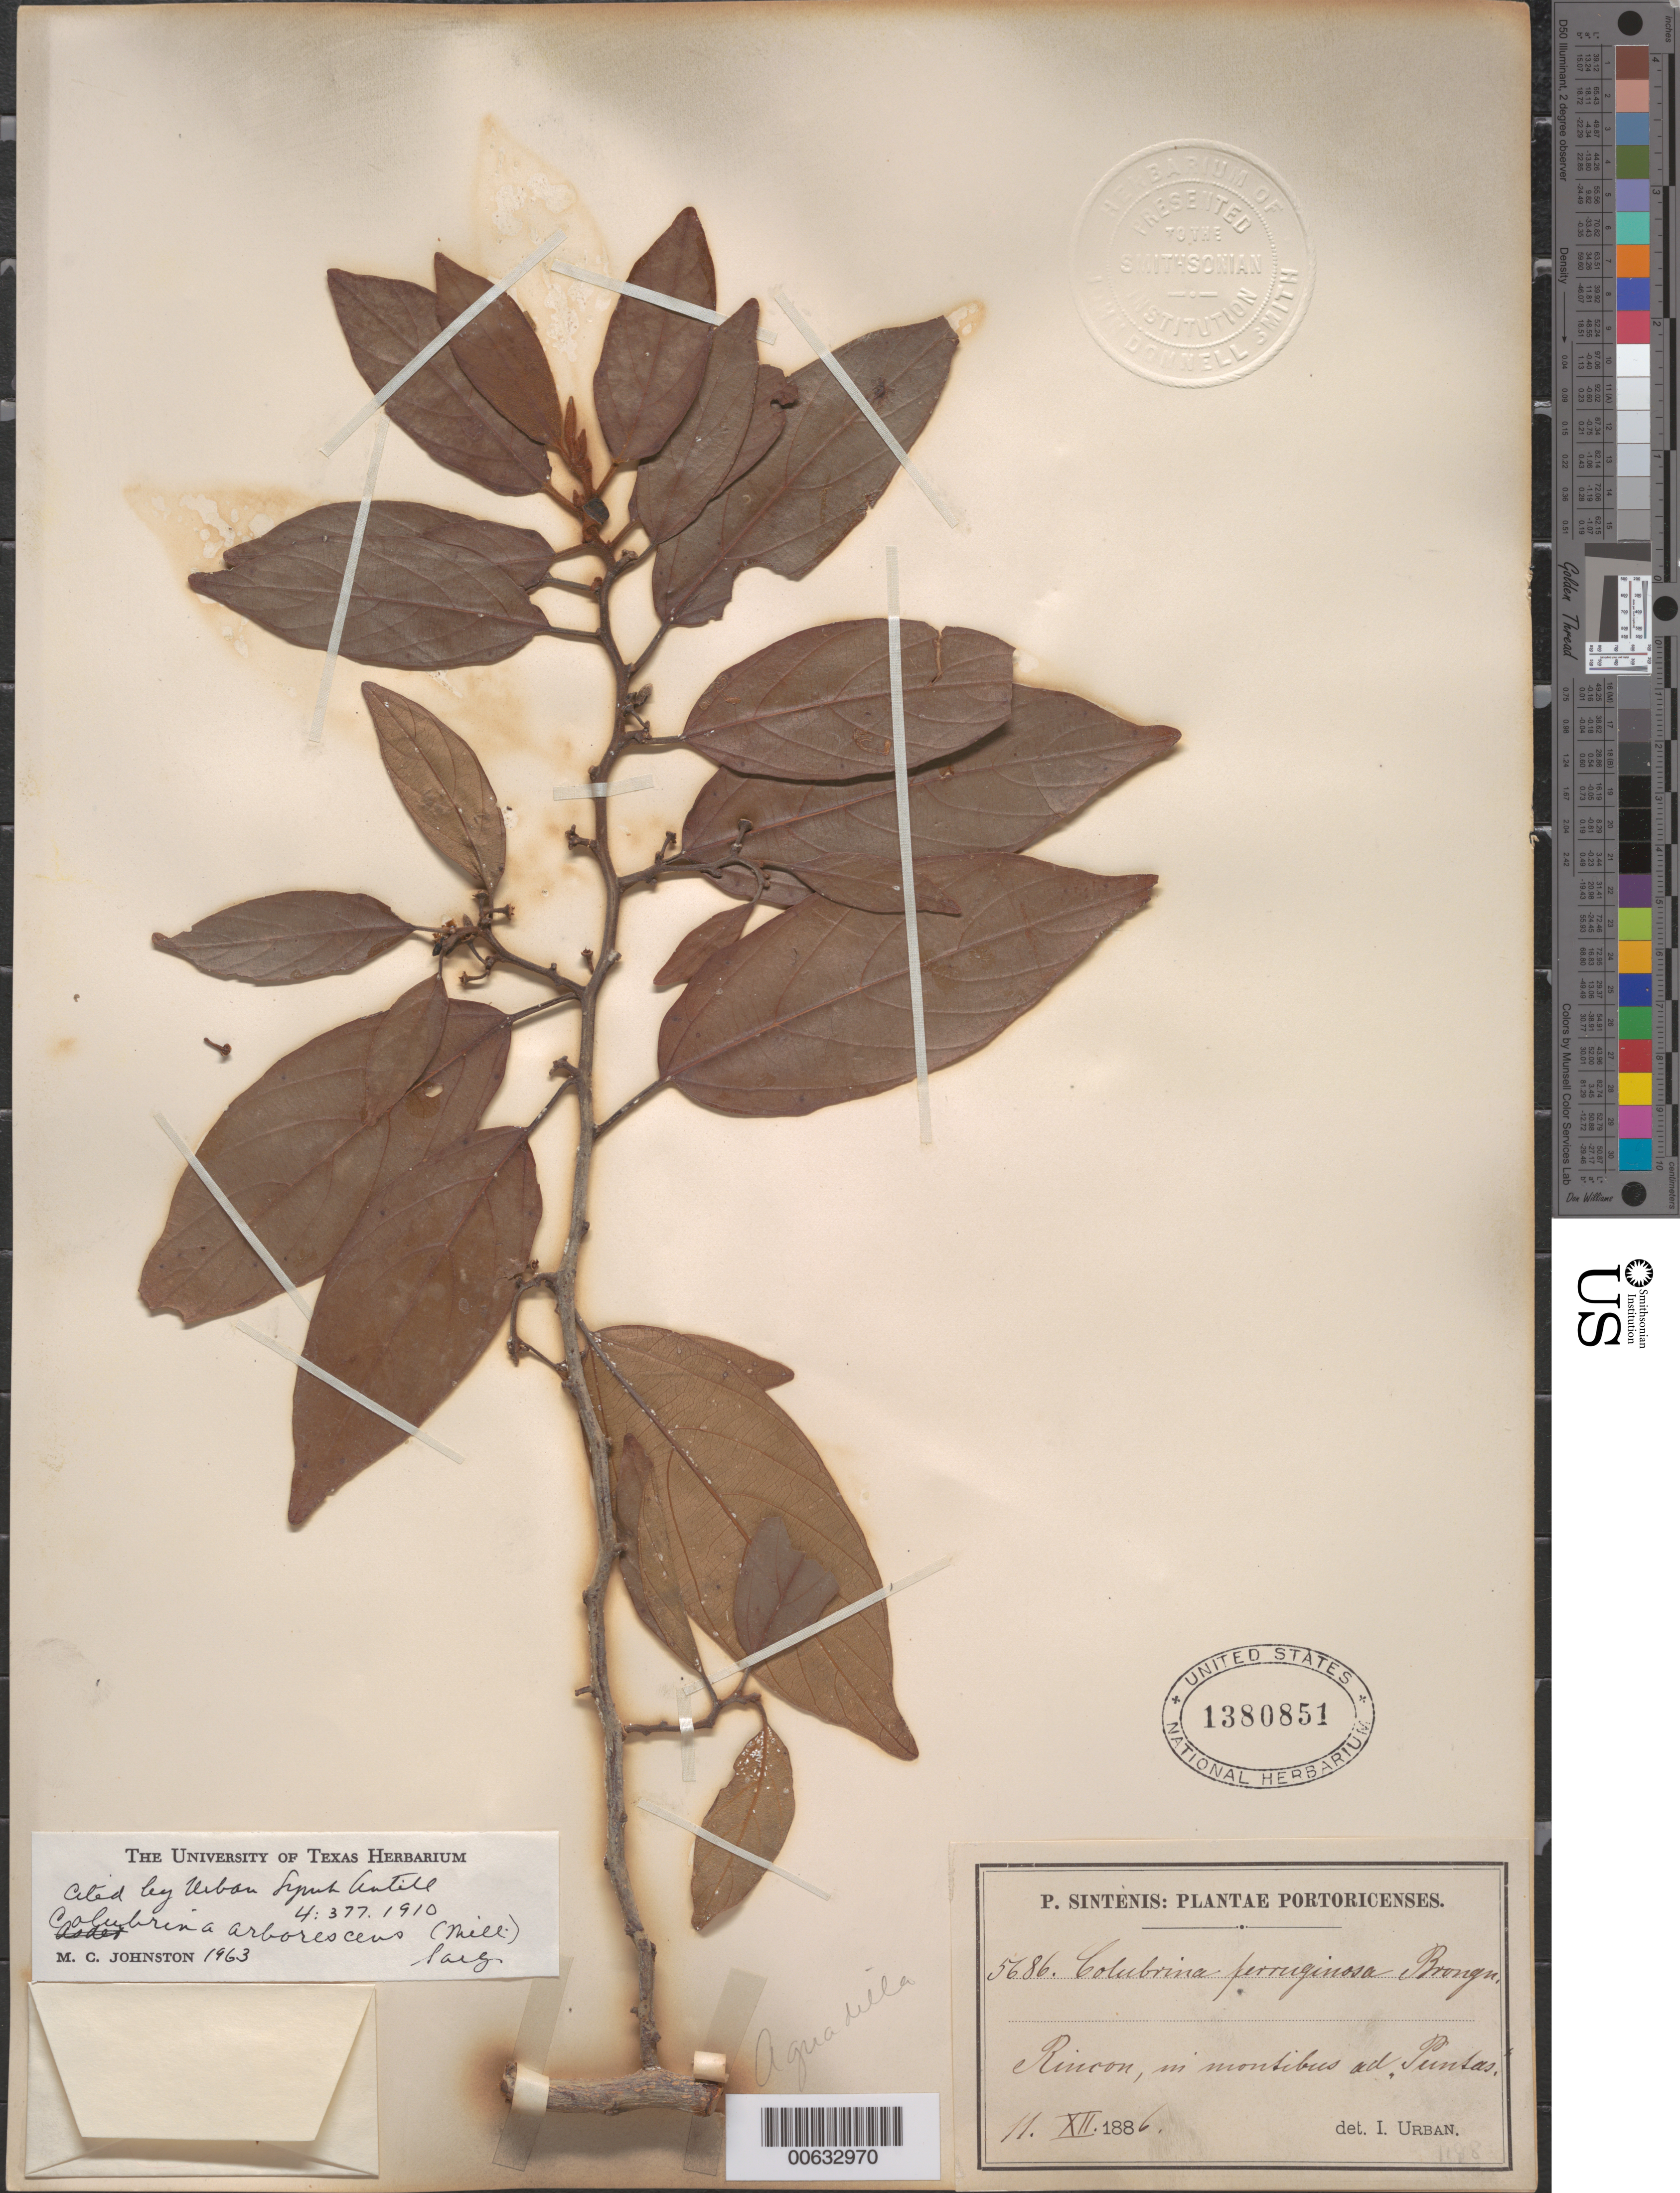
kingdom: Plantae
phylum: Tracheophyta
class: Magnoliopsida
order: Rosales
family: Rhamnaceae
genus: Colubrina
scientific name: Colubrina arborescens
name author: (Mill.) Sarg.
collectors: P. Sintenis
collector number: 5686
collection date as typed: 11 Dec 1886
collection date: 1886-12-11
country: Puerto Rico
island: Greater Antilles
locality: Rincon, in montibus ad Puntas.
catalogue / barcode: US 1380851